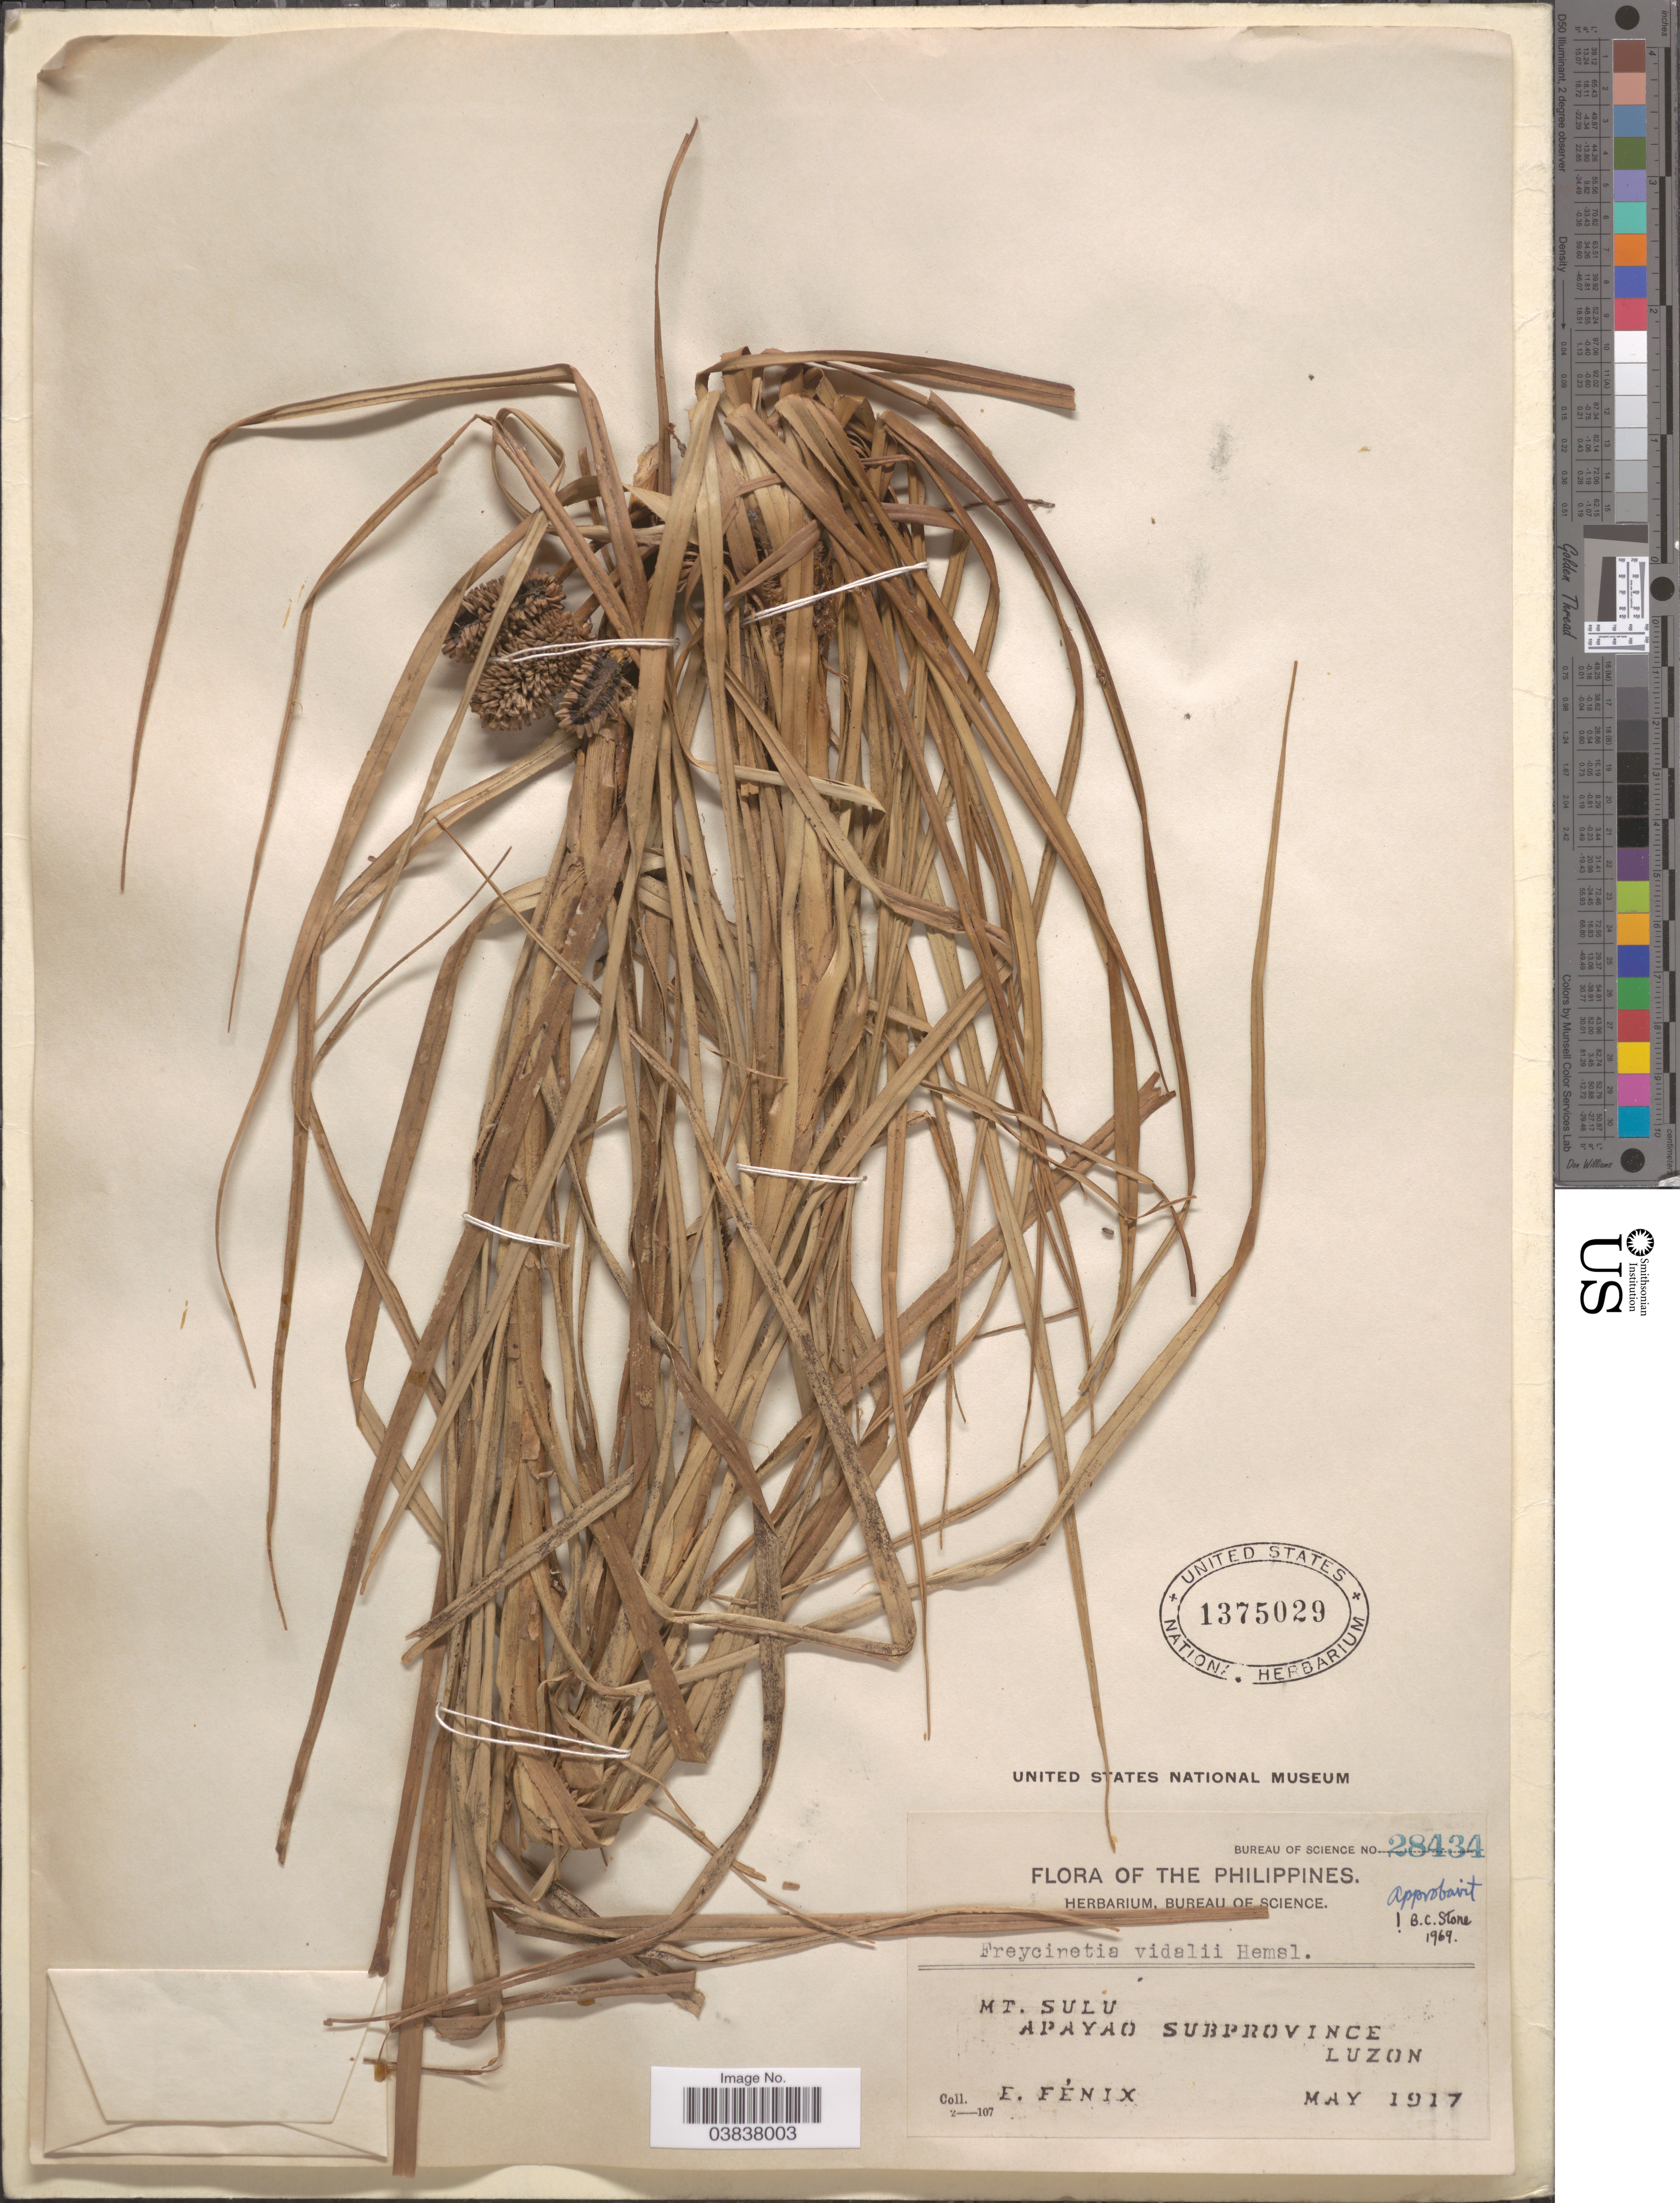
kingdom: Plantae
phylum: Tracheophyta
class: Liliopsida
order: Pandanales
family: Pandanaceae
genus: Freycinetia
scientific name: Freycinetia vidalii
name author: Hemsl.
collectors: E. Fénix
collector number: Bureau of Science 28434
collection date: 1917-05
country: Philippines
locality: Mt. Sulu, Apayao Subprovince, Luzon.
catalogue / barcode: US 1375029